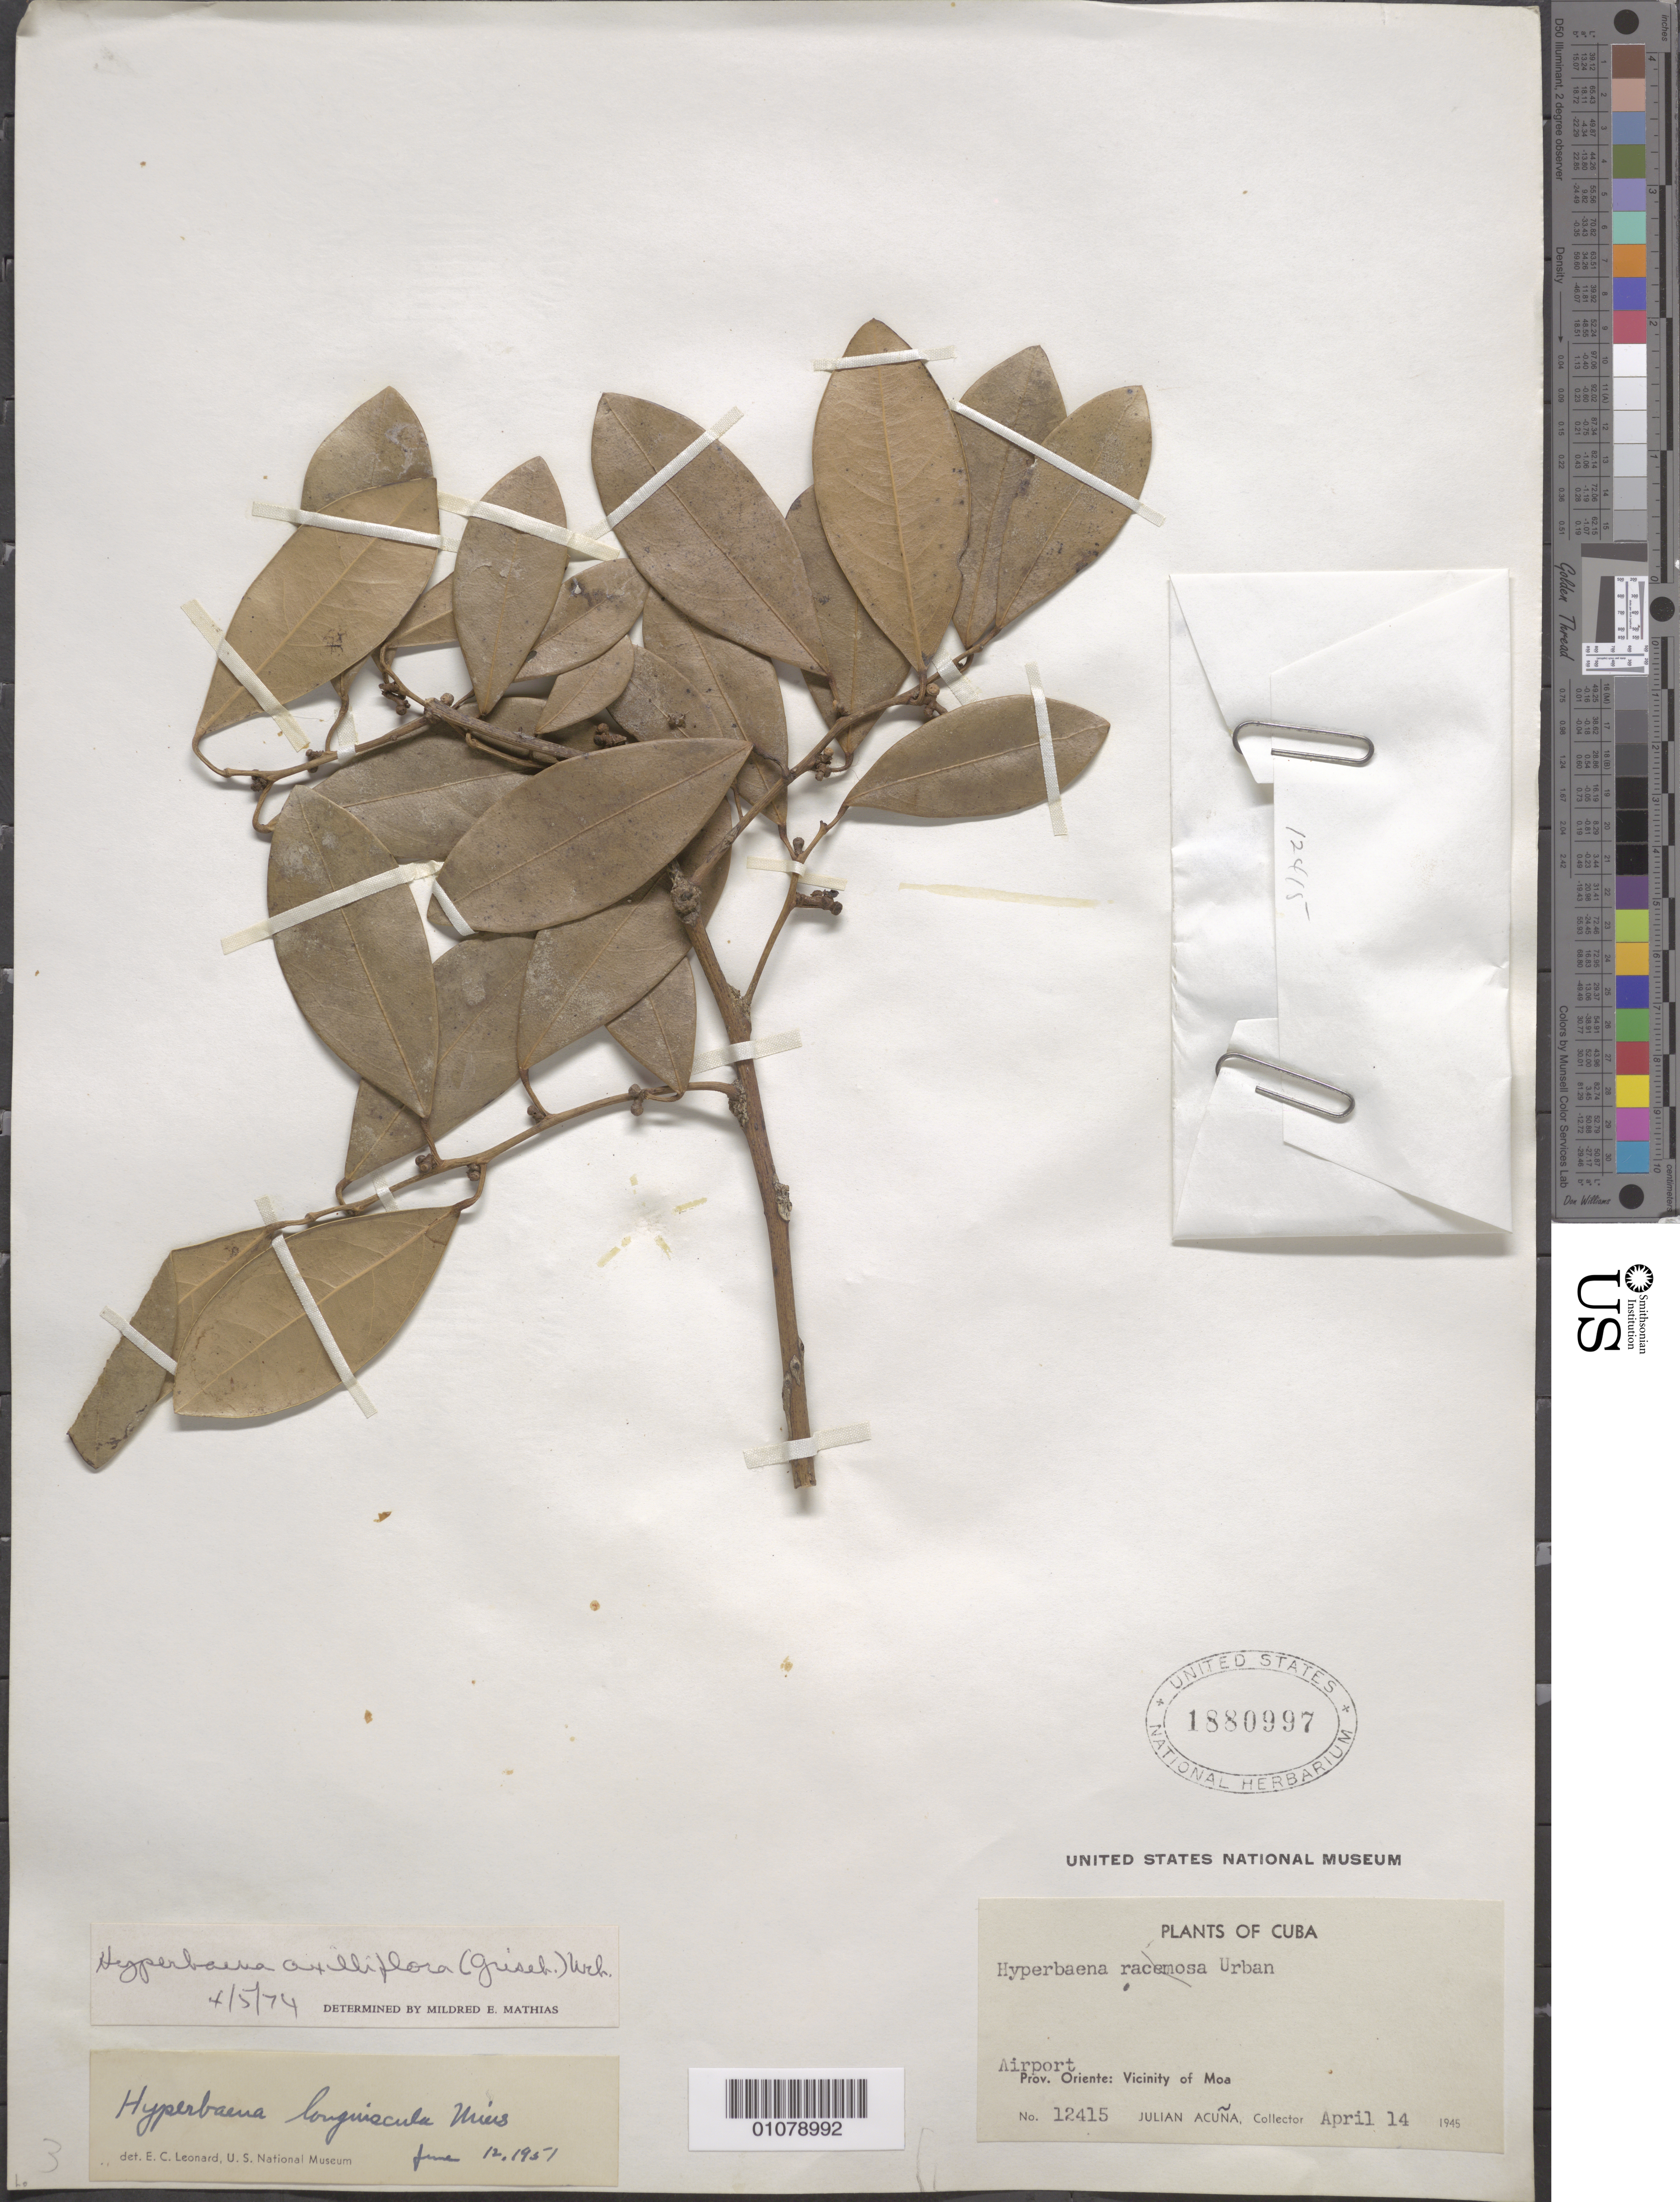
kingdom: Plantae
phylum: Tracheophyta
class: Magnoliopsida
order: Ranunculales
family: Menispermaceae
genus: Hyperbaena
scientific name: Hyperbaena axilliflora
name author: (Griseb.) Urb.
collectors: J. Acuña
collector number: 12415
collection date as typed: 14 Apr 1945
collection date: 1945-04-14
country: Cuba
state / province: Holguin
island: Cuba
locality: Airport, Vicinity of Moa [Oriente]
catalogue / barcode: US 1880997